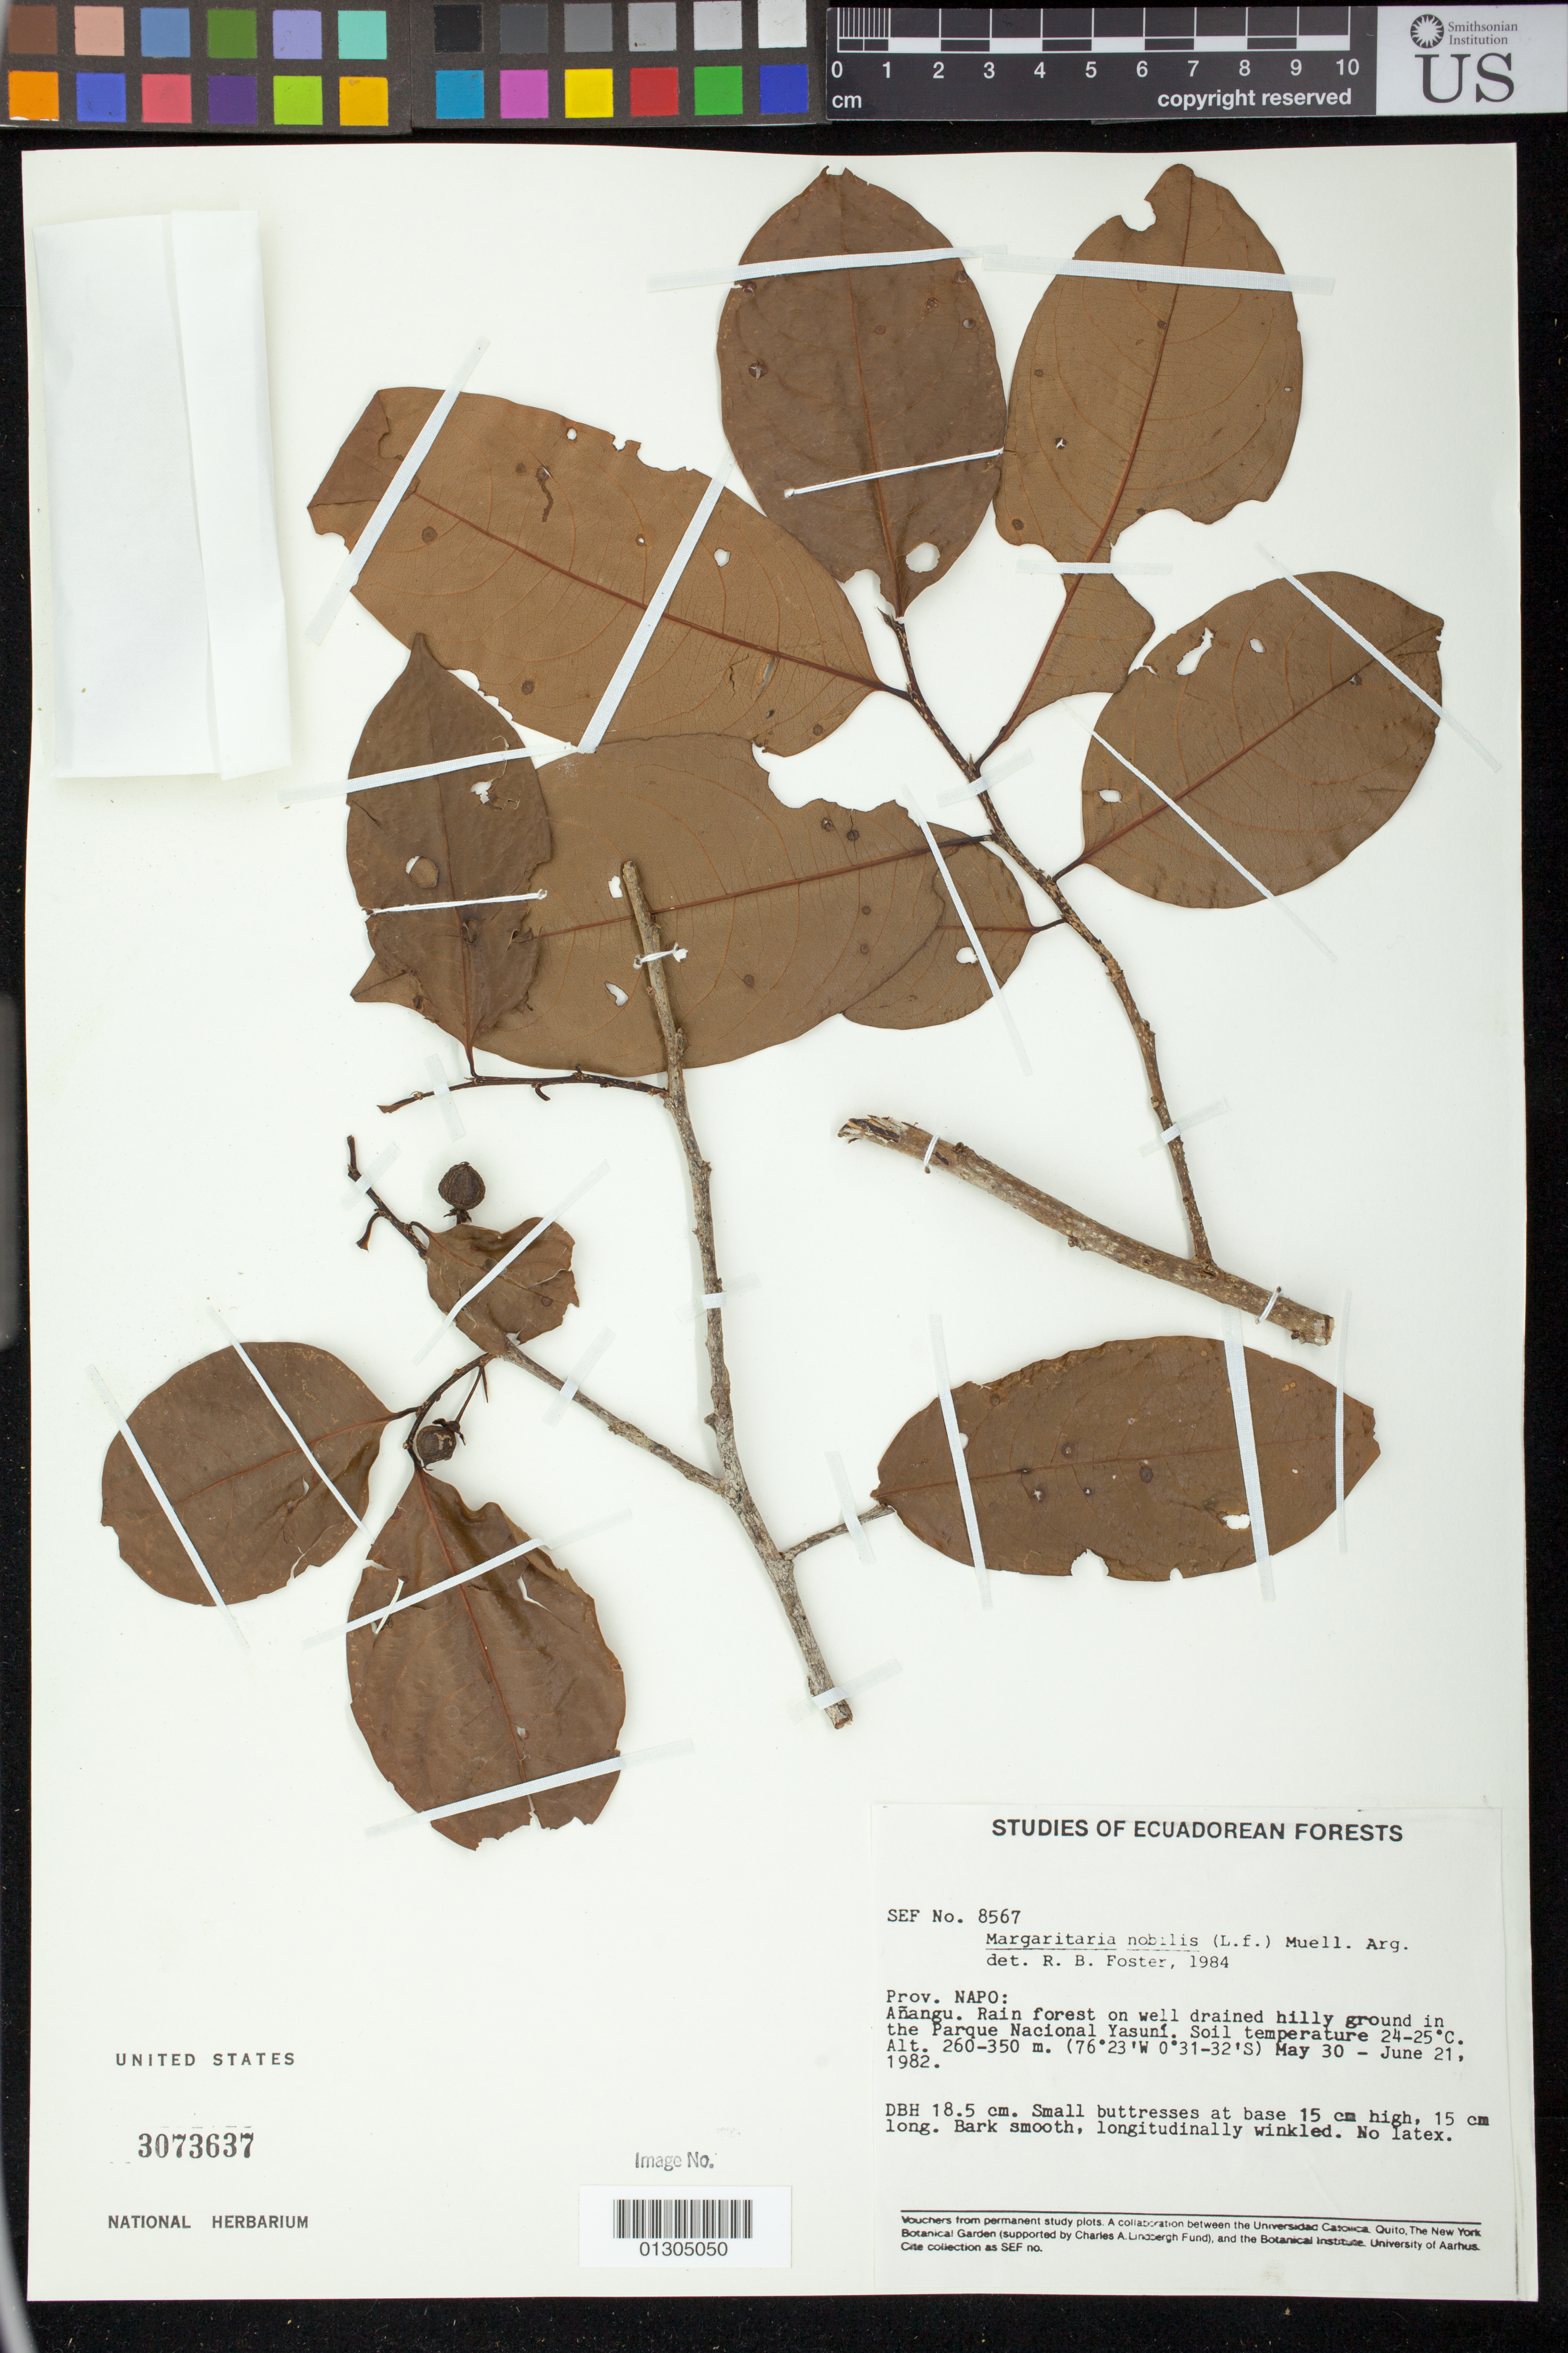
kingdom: Plantae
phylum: Tracheophyta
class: Magnoliopsida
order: Malpighiales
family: Euphorbiaceae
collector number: SEF 8567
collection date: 1982-05-30/1982-06-21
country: Ecuador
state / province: Napo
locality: Anangu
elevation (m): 250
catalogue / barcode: US 3073637